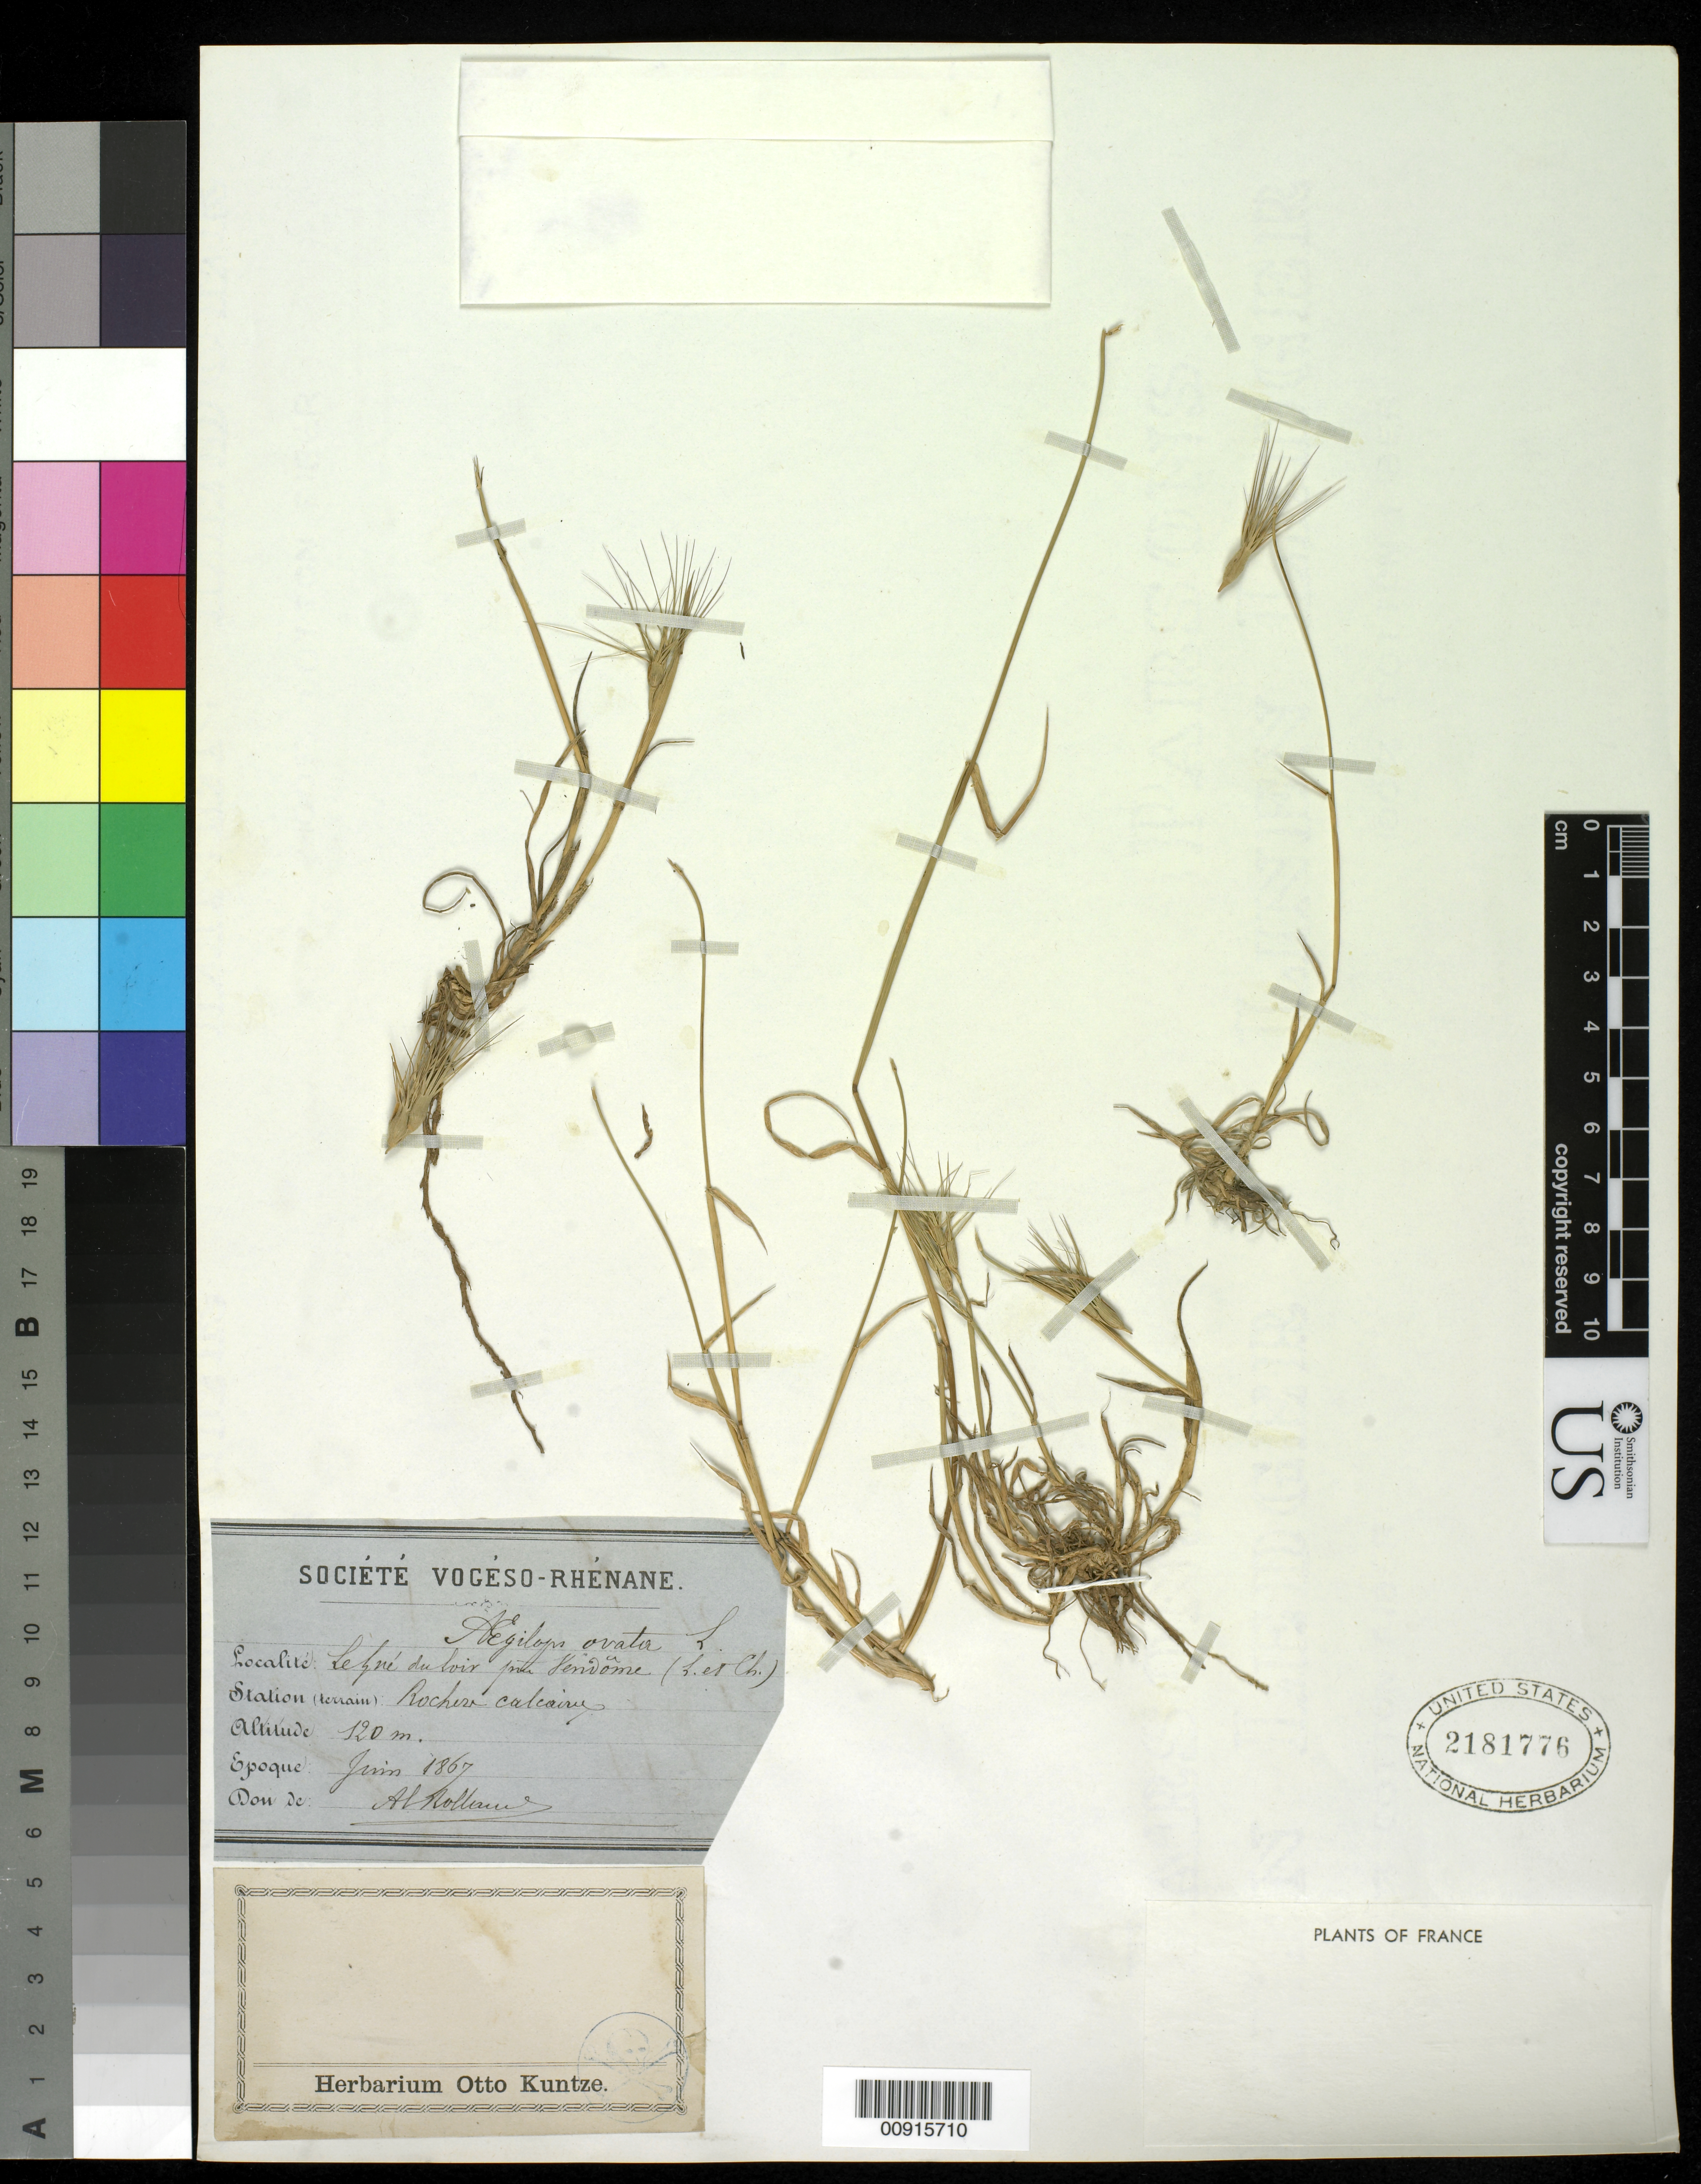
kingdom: Plantae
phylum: Tracheophyta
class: Liliopsida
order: Poales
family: Poaceae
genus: Aegilops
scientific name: Aegilops neglecta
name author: Req. ex Bertol.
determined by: Poaceae Reorganization Project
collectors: Roland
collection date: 1867-06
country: France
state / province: Centre-Val de Loire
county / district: Loir-et-Cher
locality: Vendome (near Loir River)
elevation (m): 120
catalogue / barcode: US 2181776